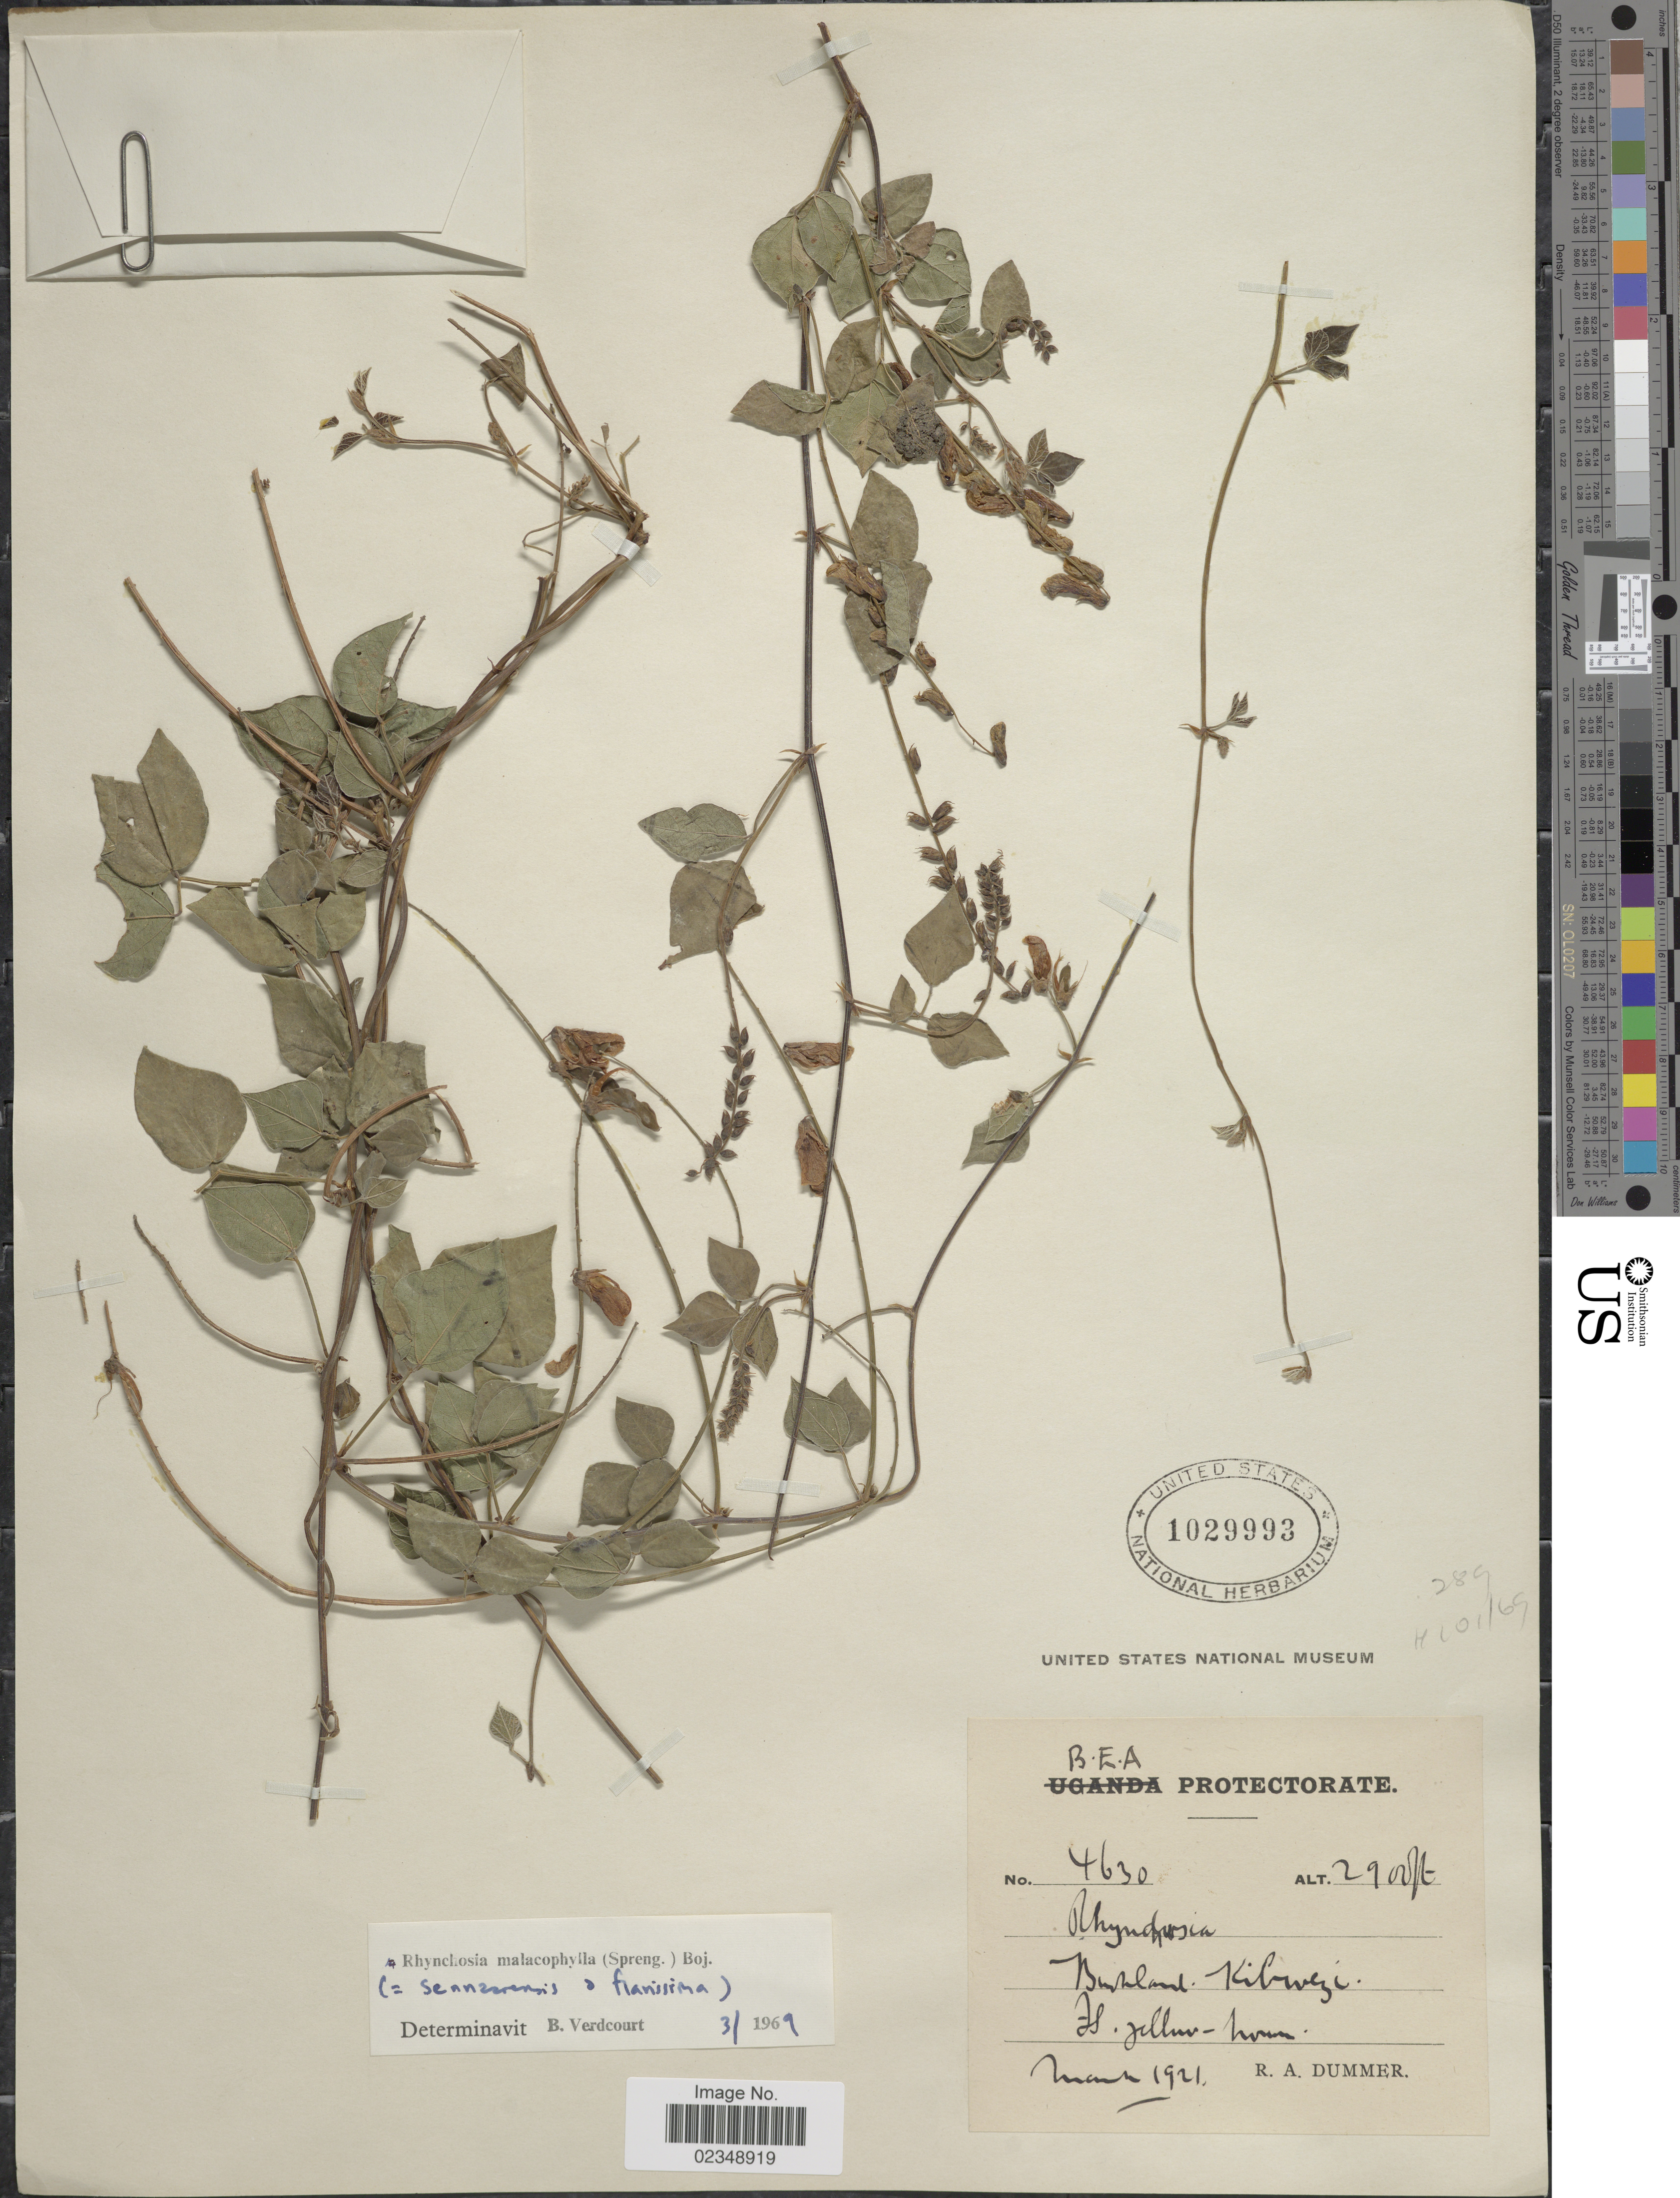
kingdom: Plantae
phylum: Tracheophyta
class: Magnoliopsida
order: Fabales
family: Fabaceae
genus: Rhynchosia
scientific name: Rhynchosia malacophylla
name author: Bojer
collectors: R. Dümmer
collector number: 4630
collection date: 1921-03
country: Kenya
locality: B.E.A. Protectorate. Bushland, Kibwezi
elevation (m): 884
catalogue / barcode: US 1029993